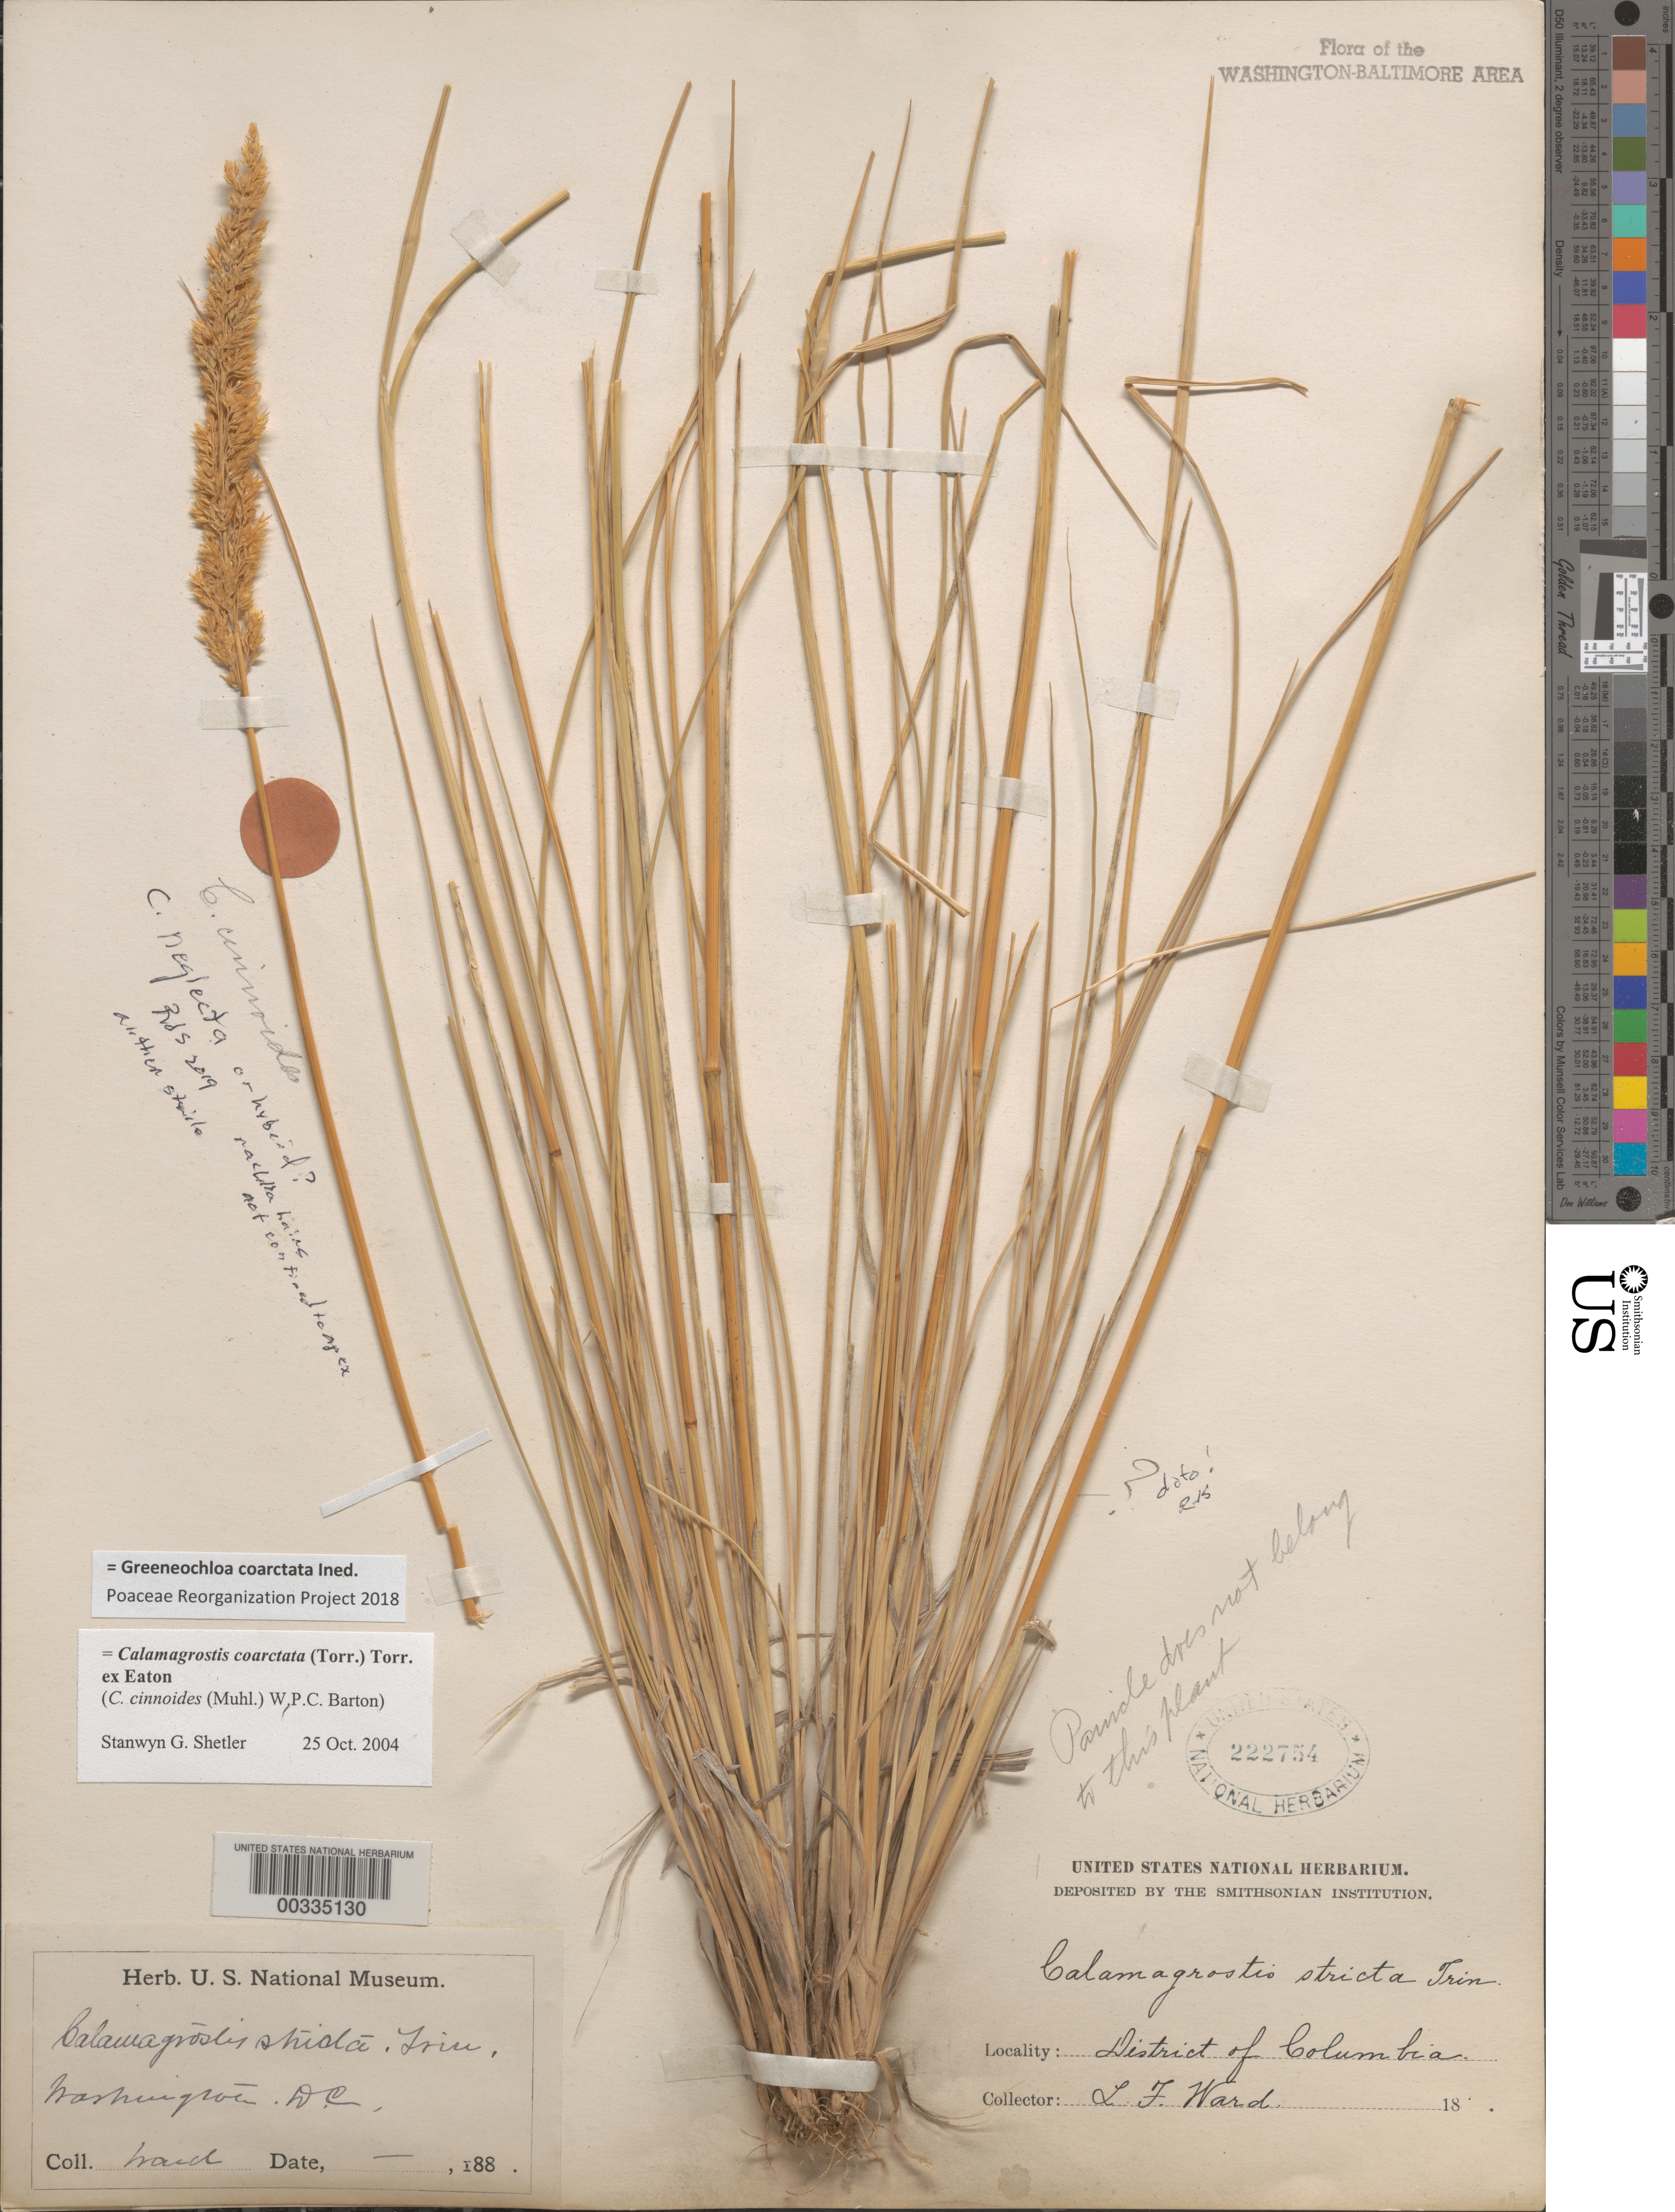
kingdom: Plantae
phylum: Tracheophyta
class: Liliopsida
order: Poales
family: Poaceae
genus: Calamagrostis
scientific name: Calamagrostis neglecta (Ehrh.) Gaertner et al.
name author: (Ehrhart) G. Gaertn. et al.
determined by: Soreng, Robert J., Research Associate (BOT), Smithsonian Institution - National Museum of Natural History (UNITED STATES)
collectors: L. F. Ward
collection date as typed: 188-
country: United States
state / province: District of Columbia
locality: Washington DC area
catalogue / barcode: US 222754